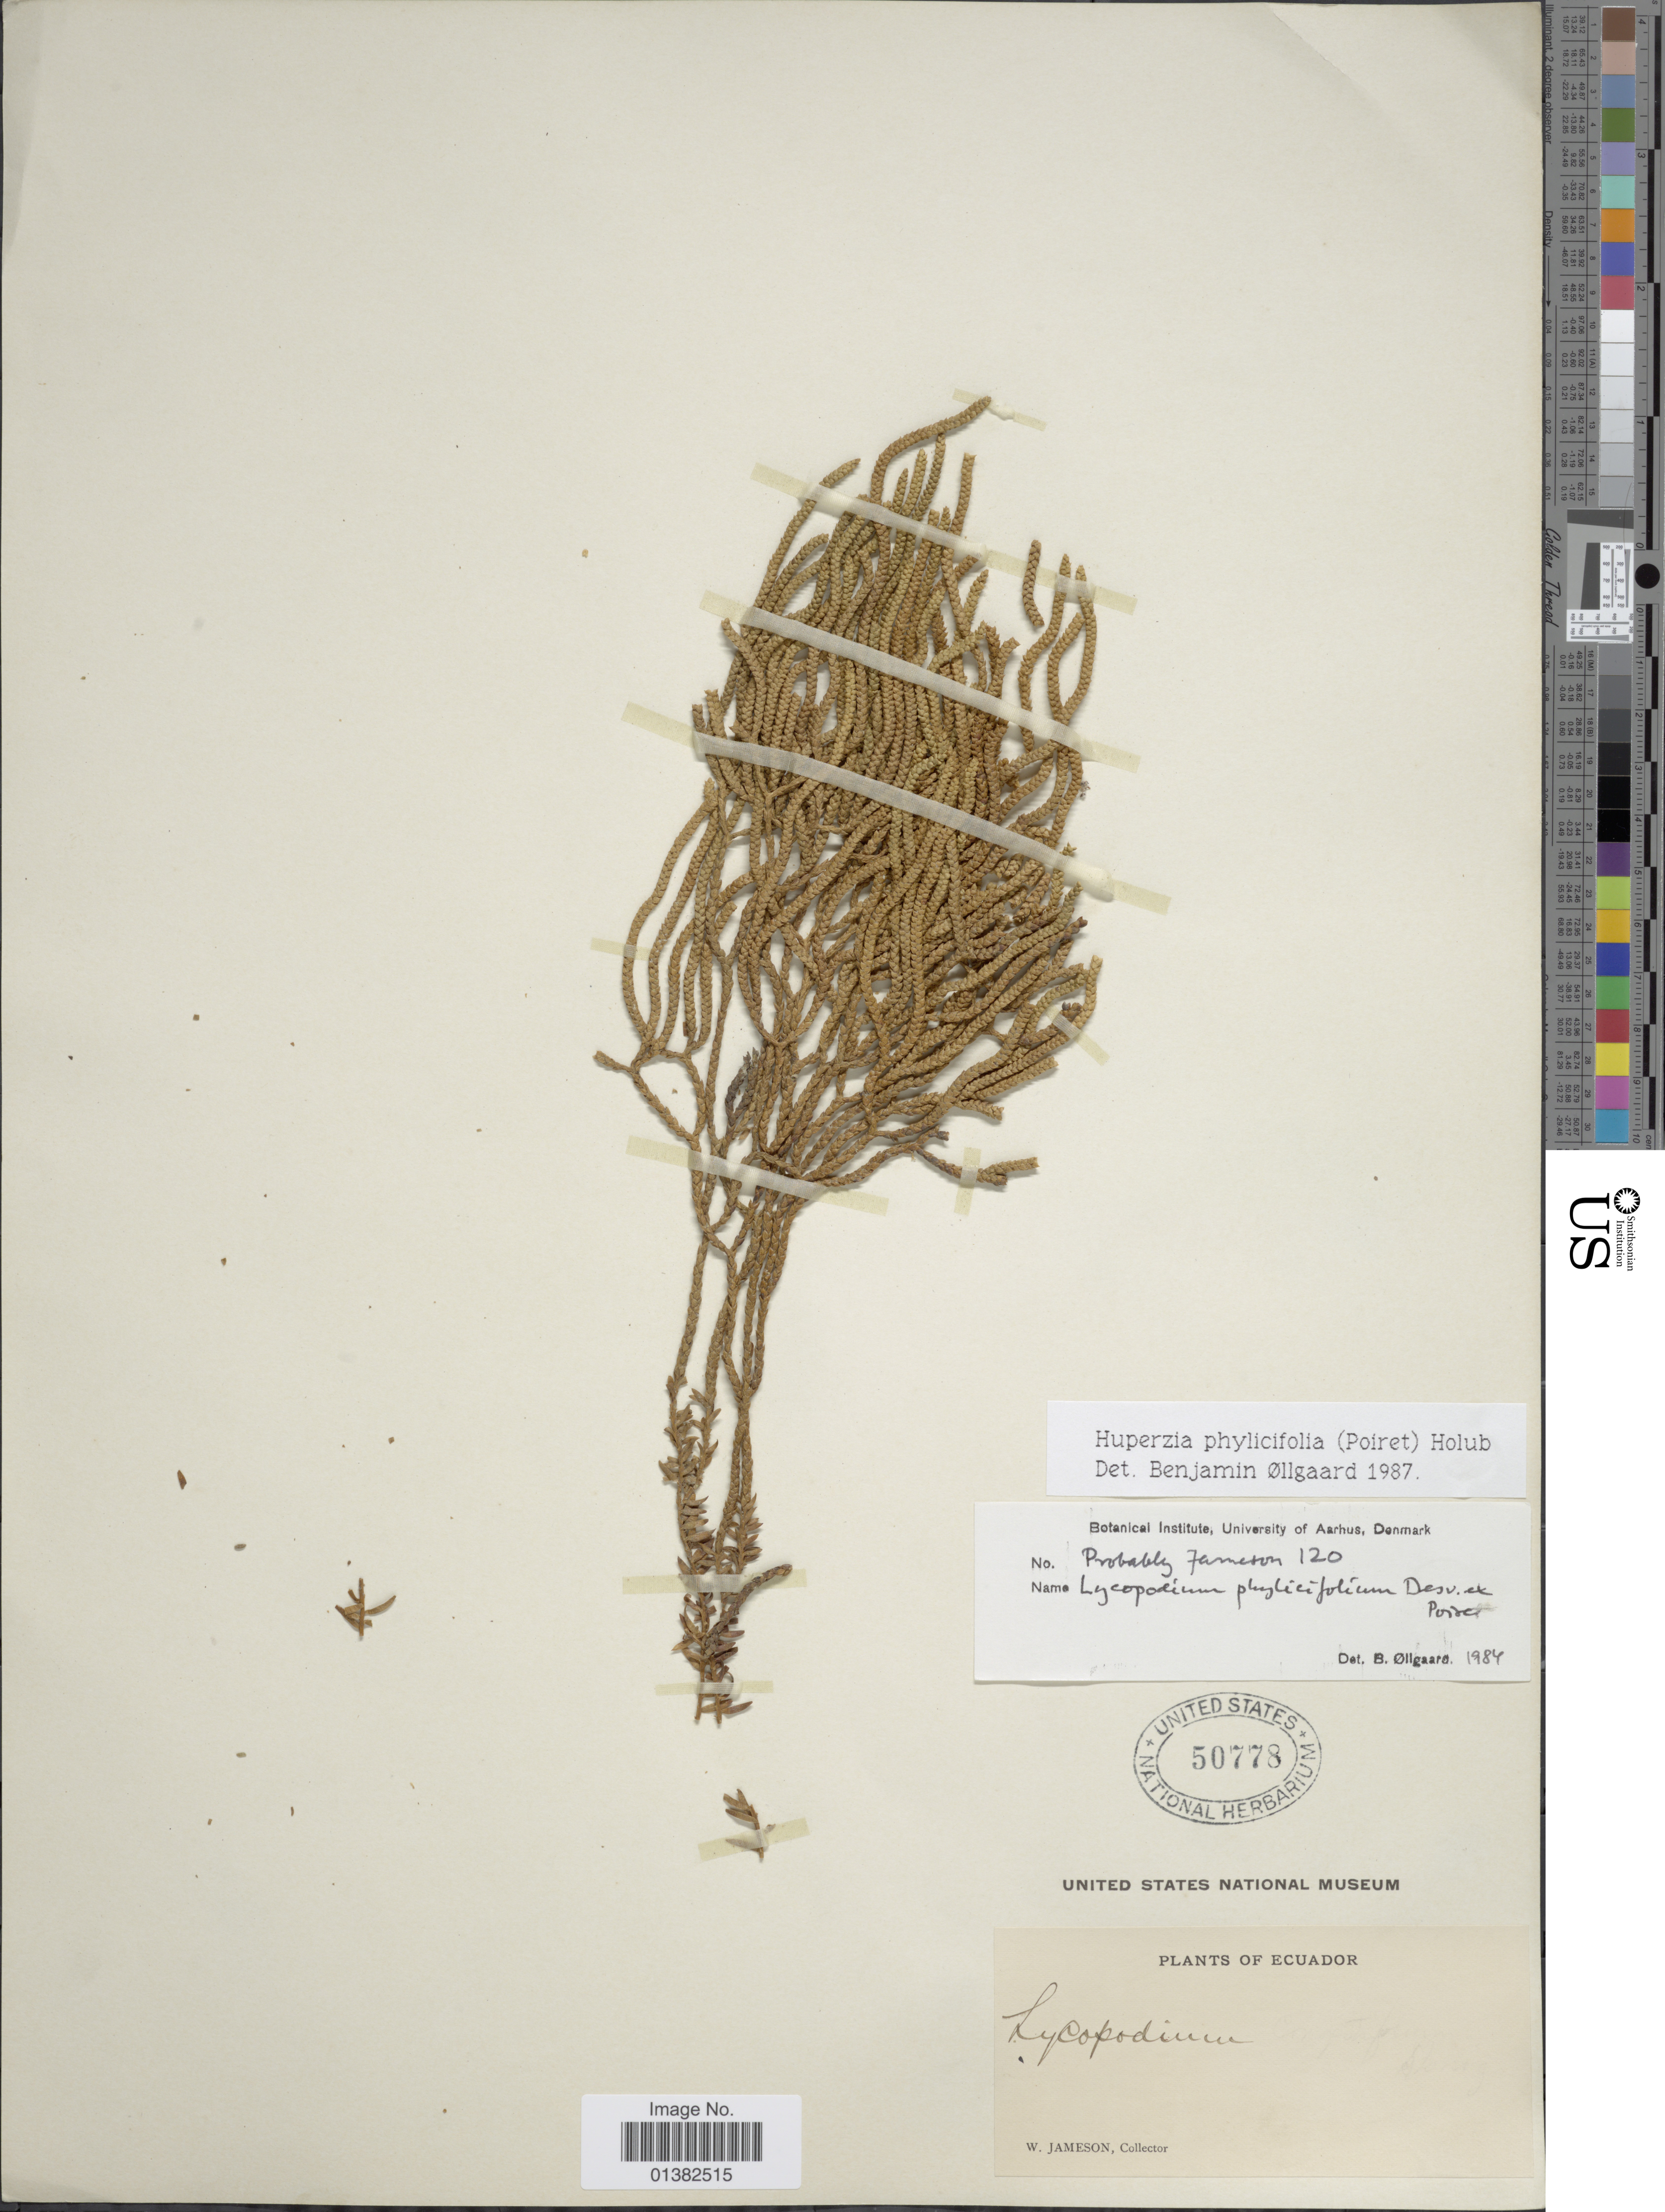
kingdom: Plantae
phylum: Tracheophyta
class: Lycopodiopsida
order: Lycopodiales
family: Lycopodiaceae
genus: Phlegmariurus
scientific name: Phlegmariurus phylicifolius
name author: (Desv. ex Poir.) B. Øllg.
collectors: W. Jameson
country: Ecuador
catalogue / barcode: US 50778